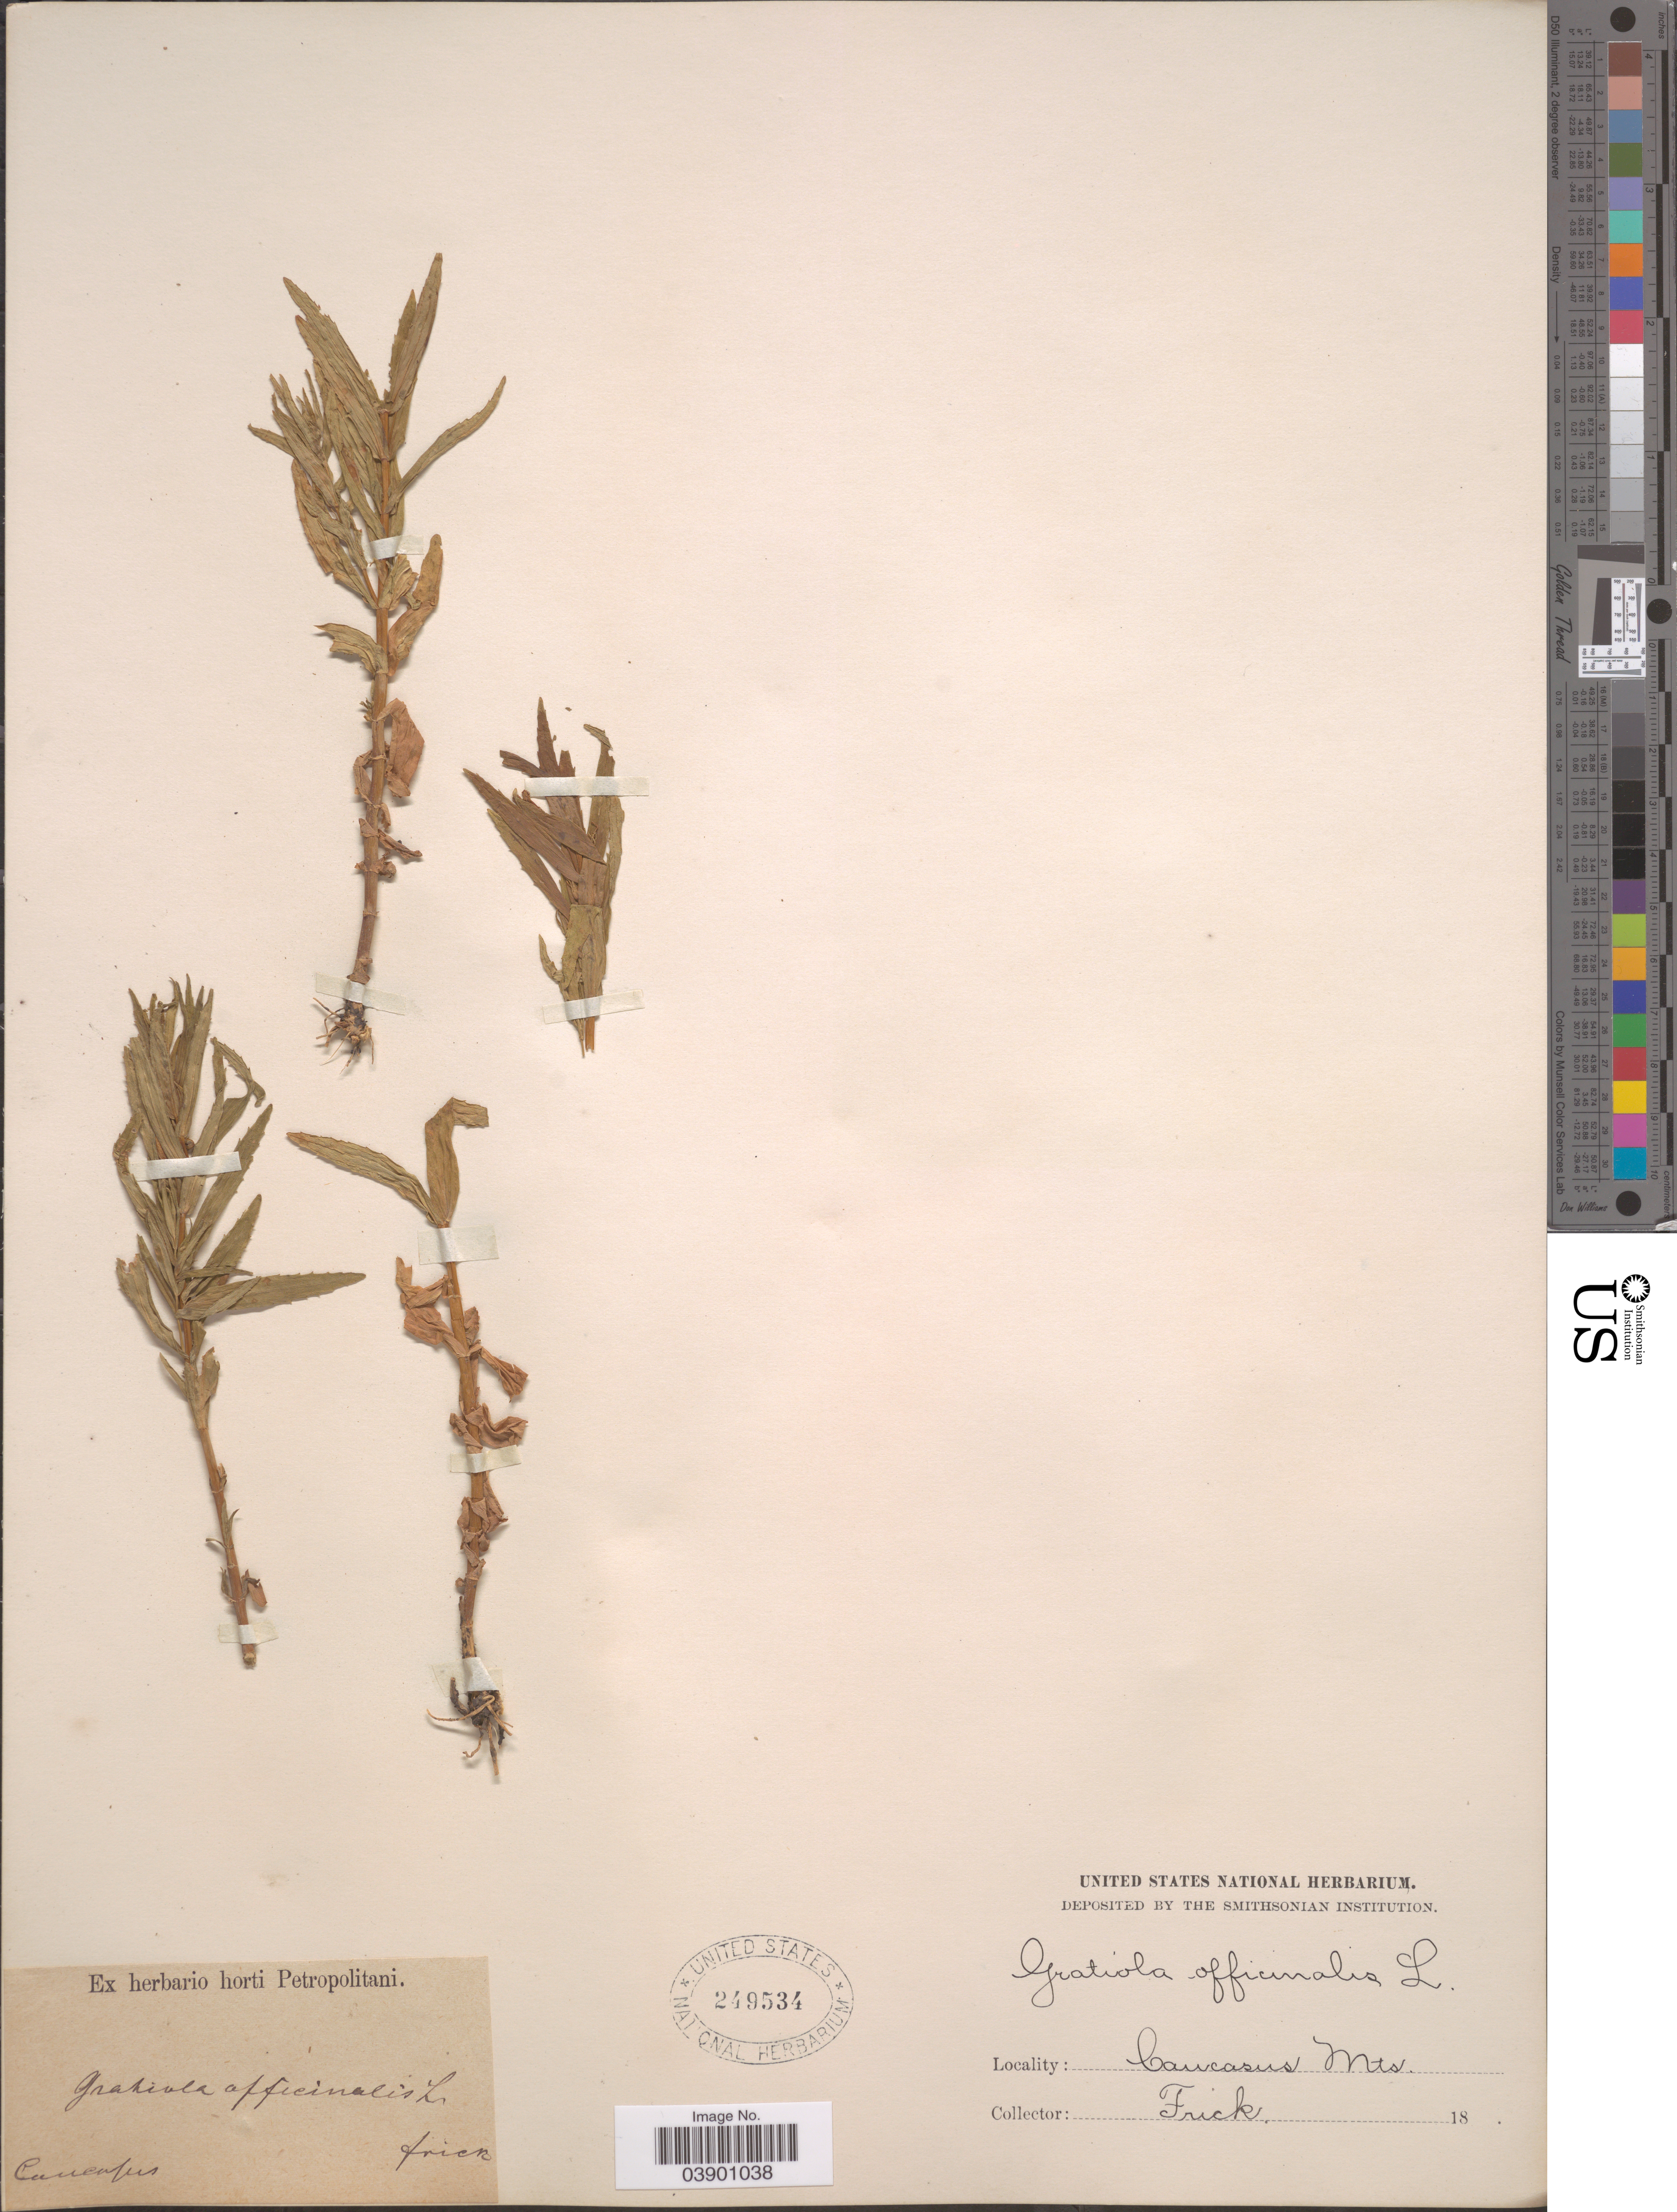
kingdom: Plantae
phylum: Tracheophyta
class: Magnoliopsida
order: Lamiales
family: Plantaginaceae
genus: Gratiola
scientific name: Gratiola officinalis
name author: L.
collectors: Frick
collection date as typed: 18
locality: Caucasus. Caucasus Mts.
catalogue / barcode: US 249534